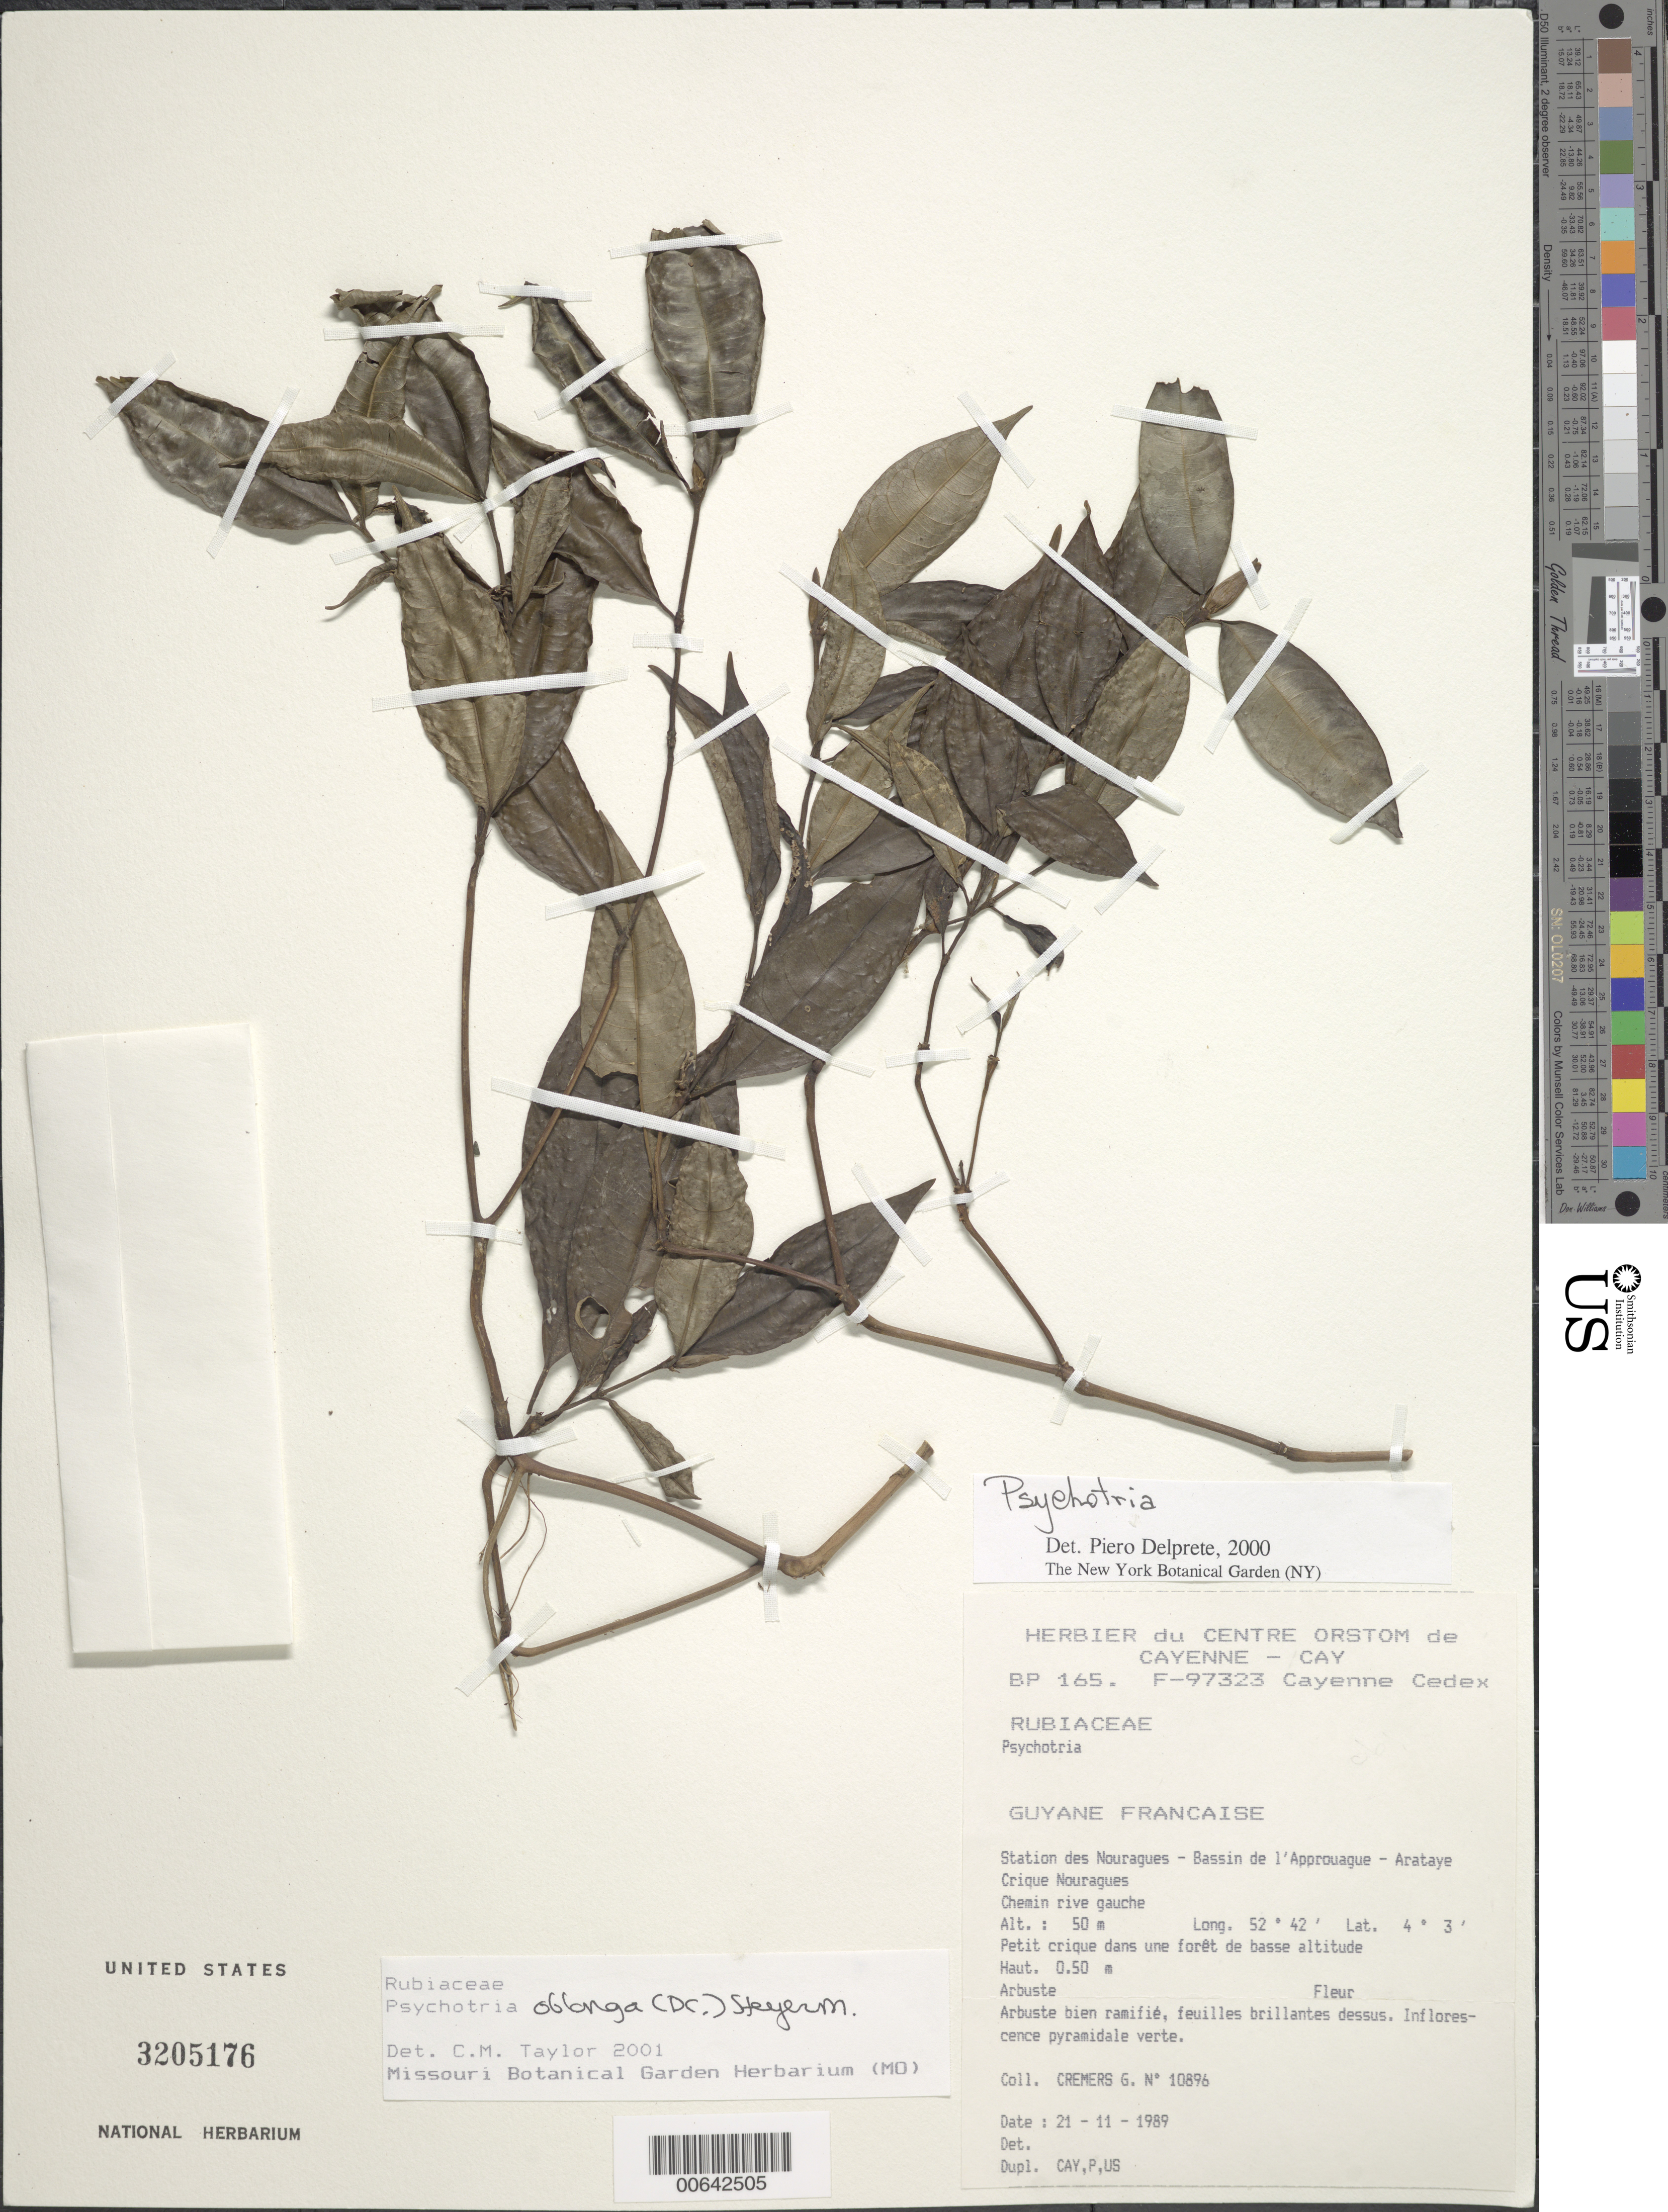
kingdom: Plantae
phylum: Tracheophyta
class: Magnoliopsida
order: Gentianales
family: Rubiaceae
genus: Palicourea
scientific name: Palicourea oblonga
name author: (DC.) Delprete & J.H. Kirkbr.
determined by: Kirkbride, J. H., Jr.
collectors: G. Cremers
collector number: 10896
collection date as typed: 21-Nov-89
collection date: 1989-11-21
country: French Guiana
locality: Station des Nouragues, Bassin de l'Approuague, Arataye; Crique Nourages, chemin rive gauche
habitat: Creek in low altitude forest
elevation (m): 90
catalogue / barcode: US 3205176